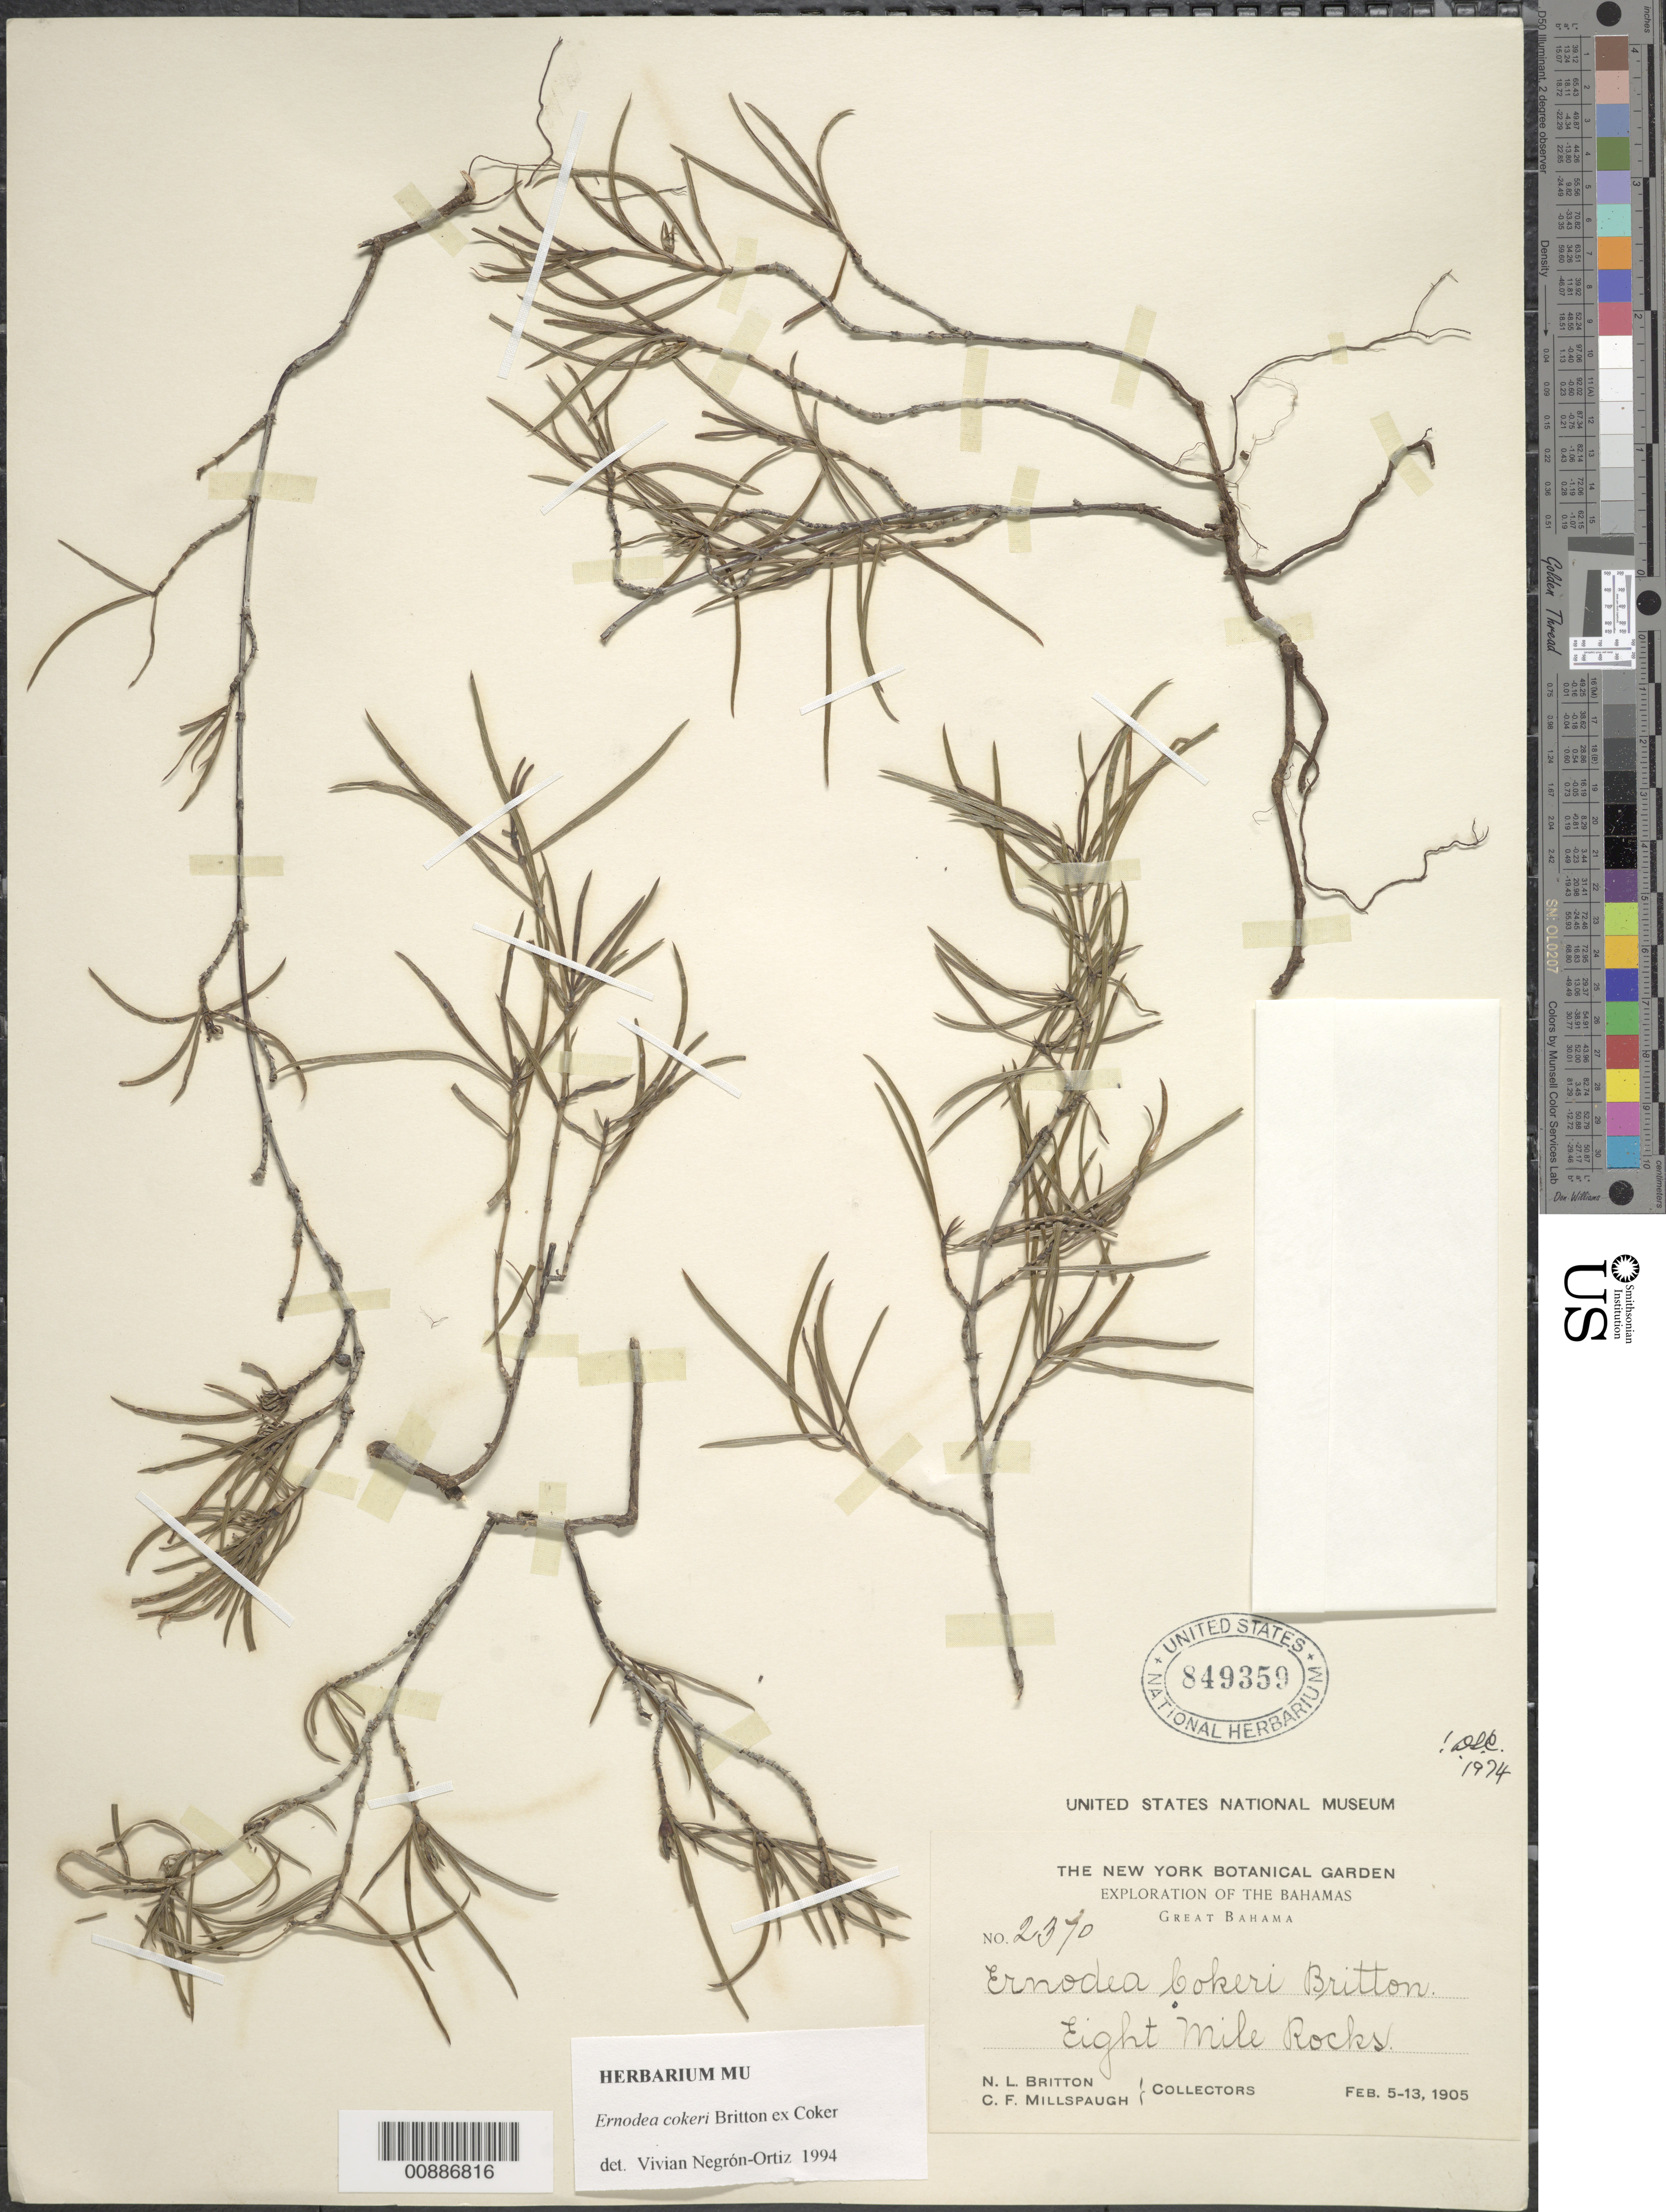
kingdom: Plantae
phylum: Tracheophyta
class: Magnoliopsida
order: Gentianales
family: Rubiaceae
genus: Ernodea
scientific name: Ernodea cokeri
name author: Britton ex Coker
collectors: N. Britton & C. F. Millspaugh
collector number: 2370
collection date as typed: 05 Feb 1905 to 13 Feb 1905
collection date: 1905-02-05/1905-02-13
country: Bahamas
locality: Great Bahama. Eight Mile Rocks.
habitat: Rocks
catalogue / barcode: US 849359